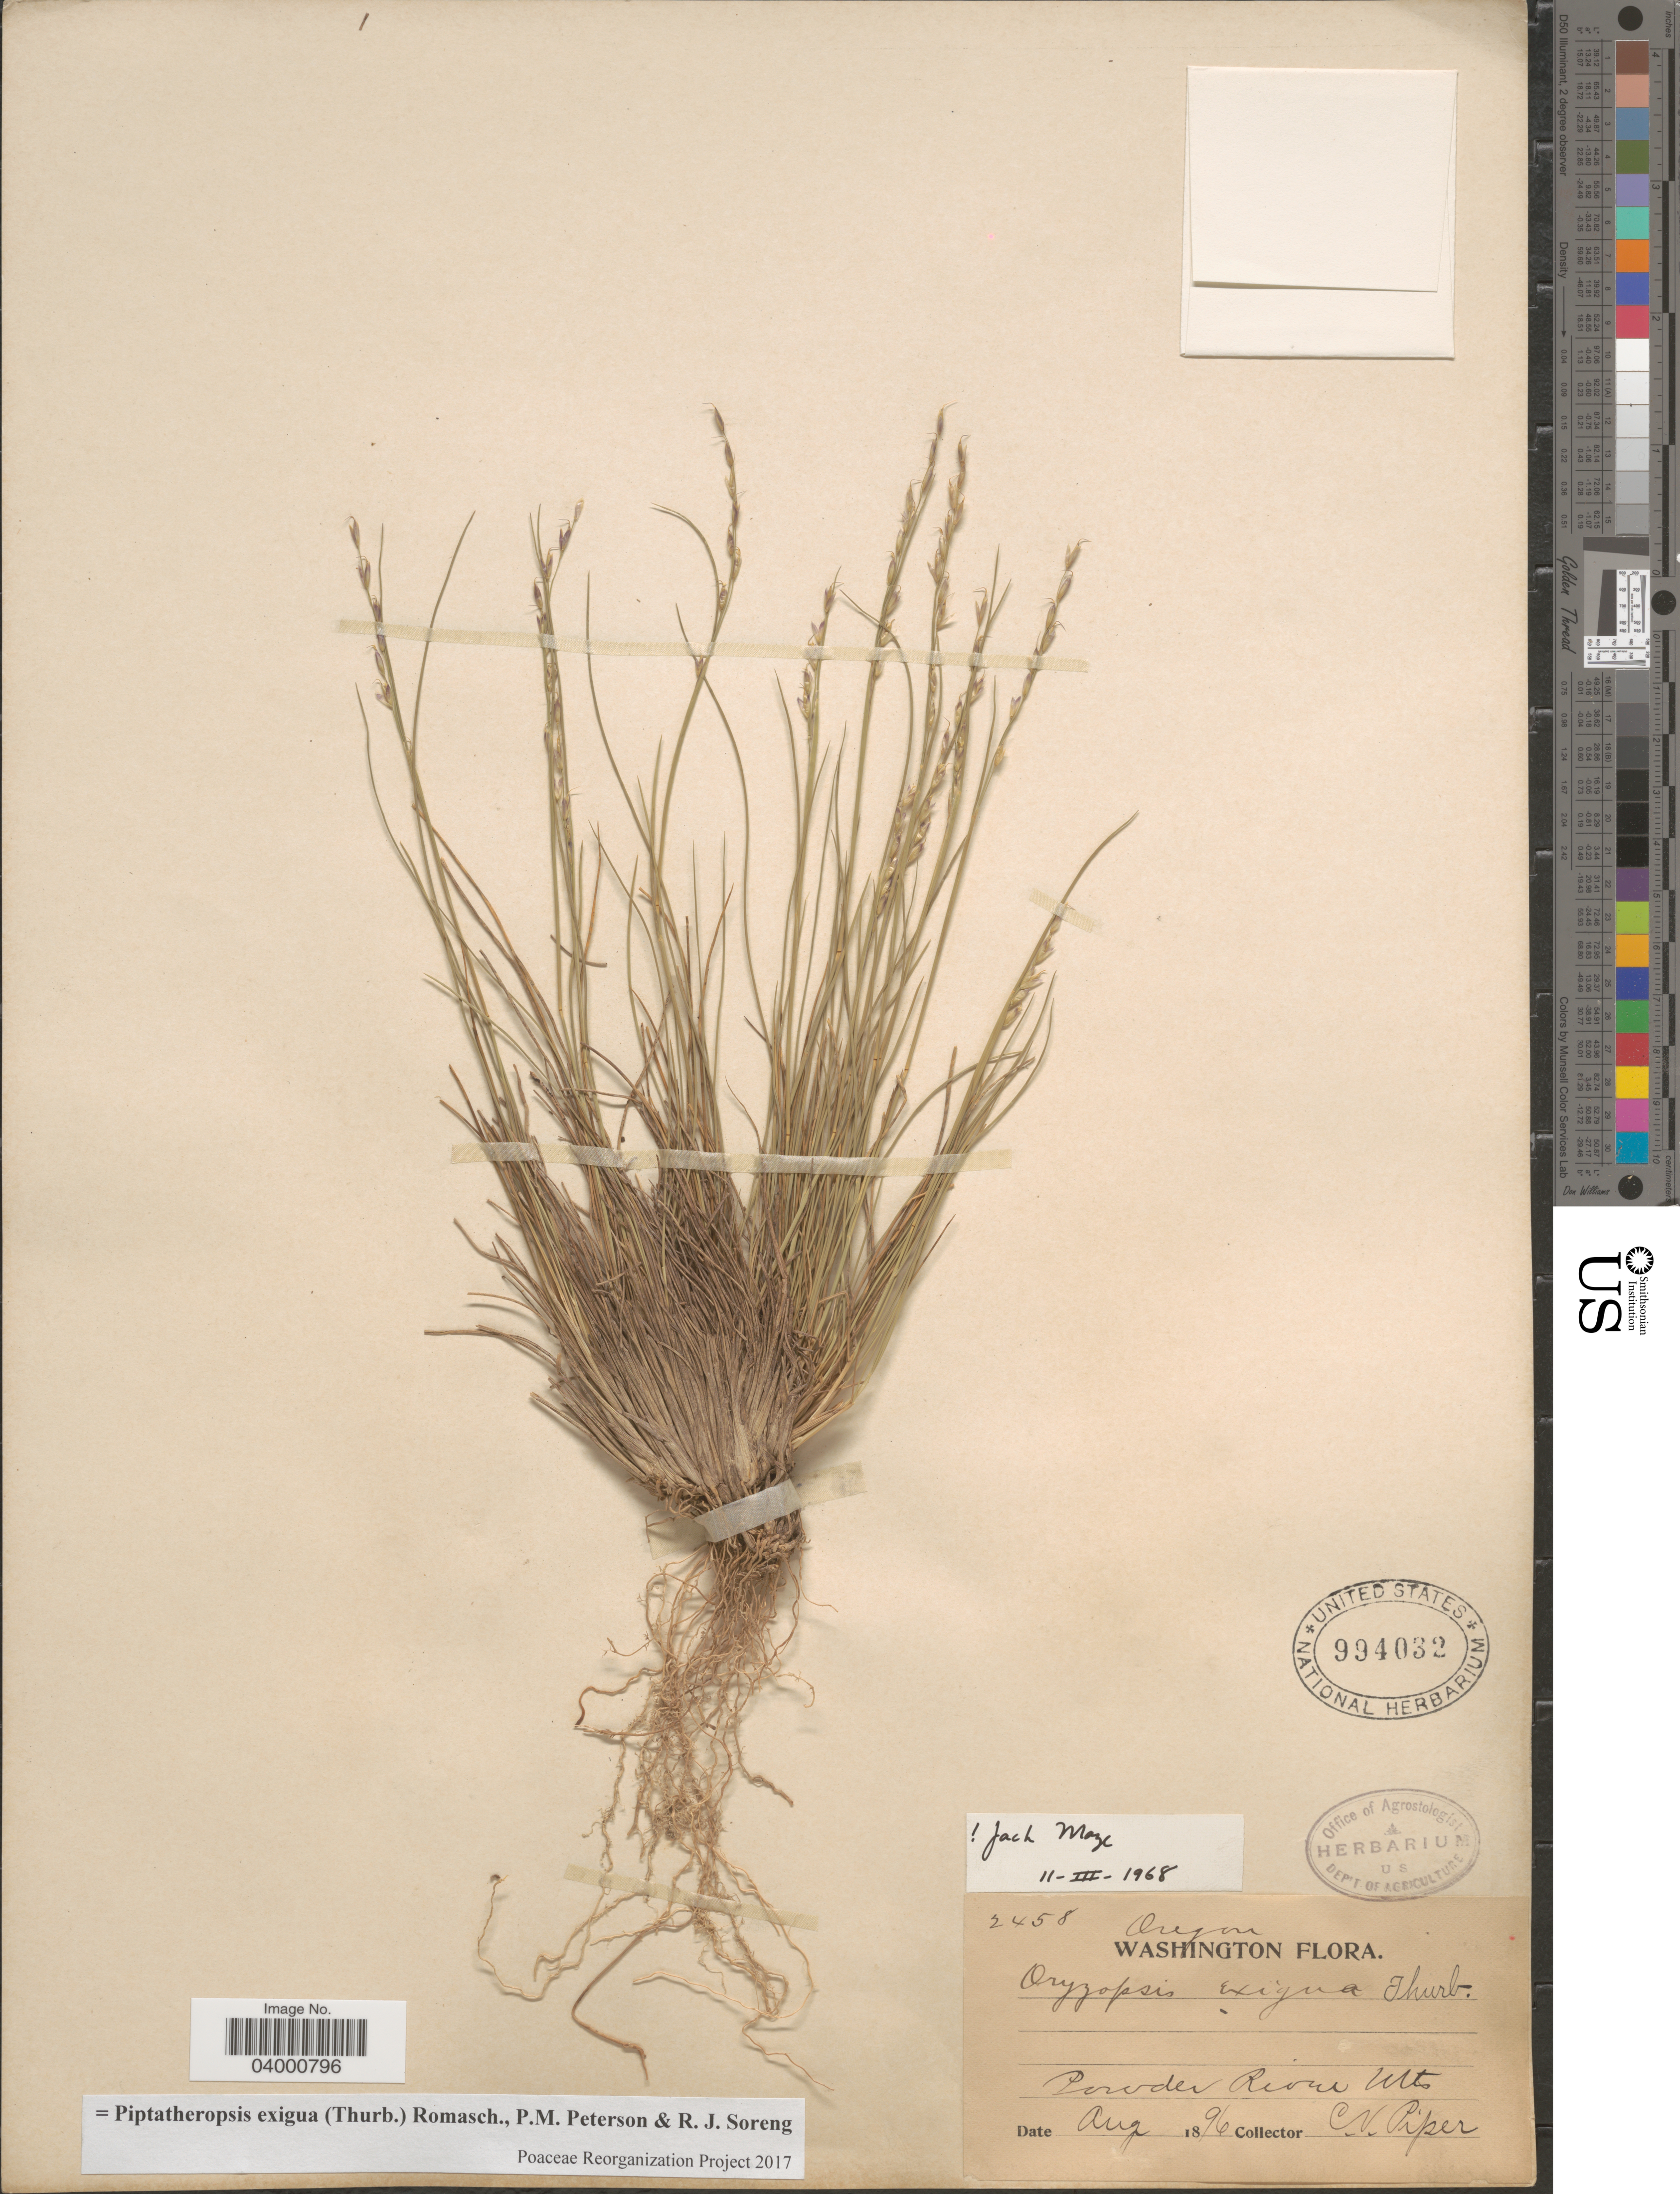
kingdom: Plantae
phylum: Tracheophyta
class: Liliopsida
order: Poales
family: Poaceae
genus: Piptatheropsis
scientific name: Piptatheropsis exigua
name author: (Thurb.) Romasch. et al.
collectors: C. V. Piper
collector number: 2458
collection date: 1896-08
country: United States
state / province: Oregon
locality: Powder River Mts.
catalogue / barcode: US 994032